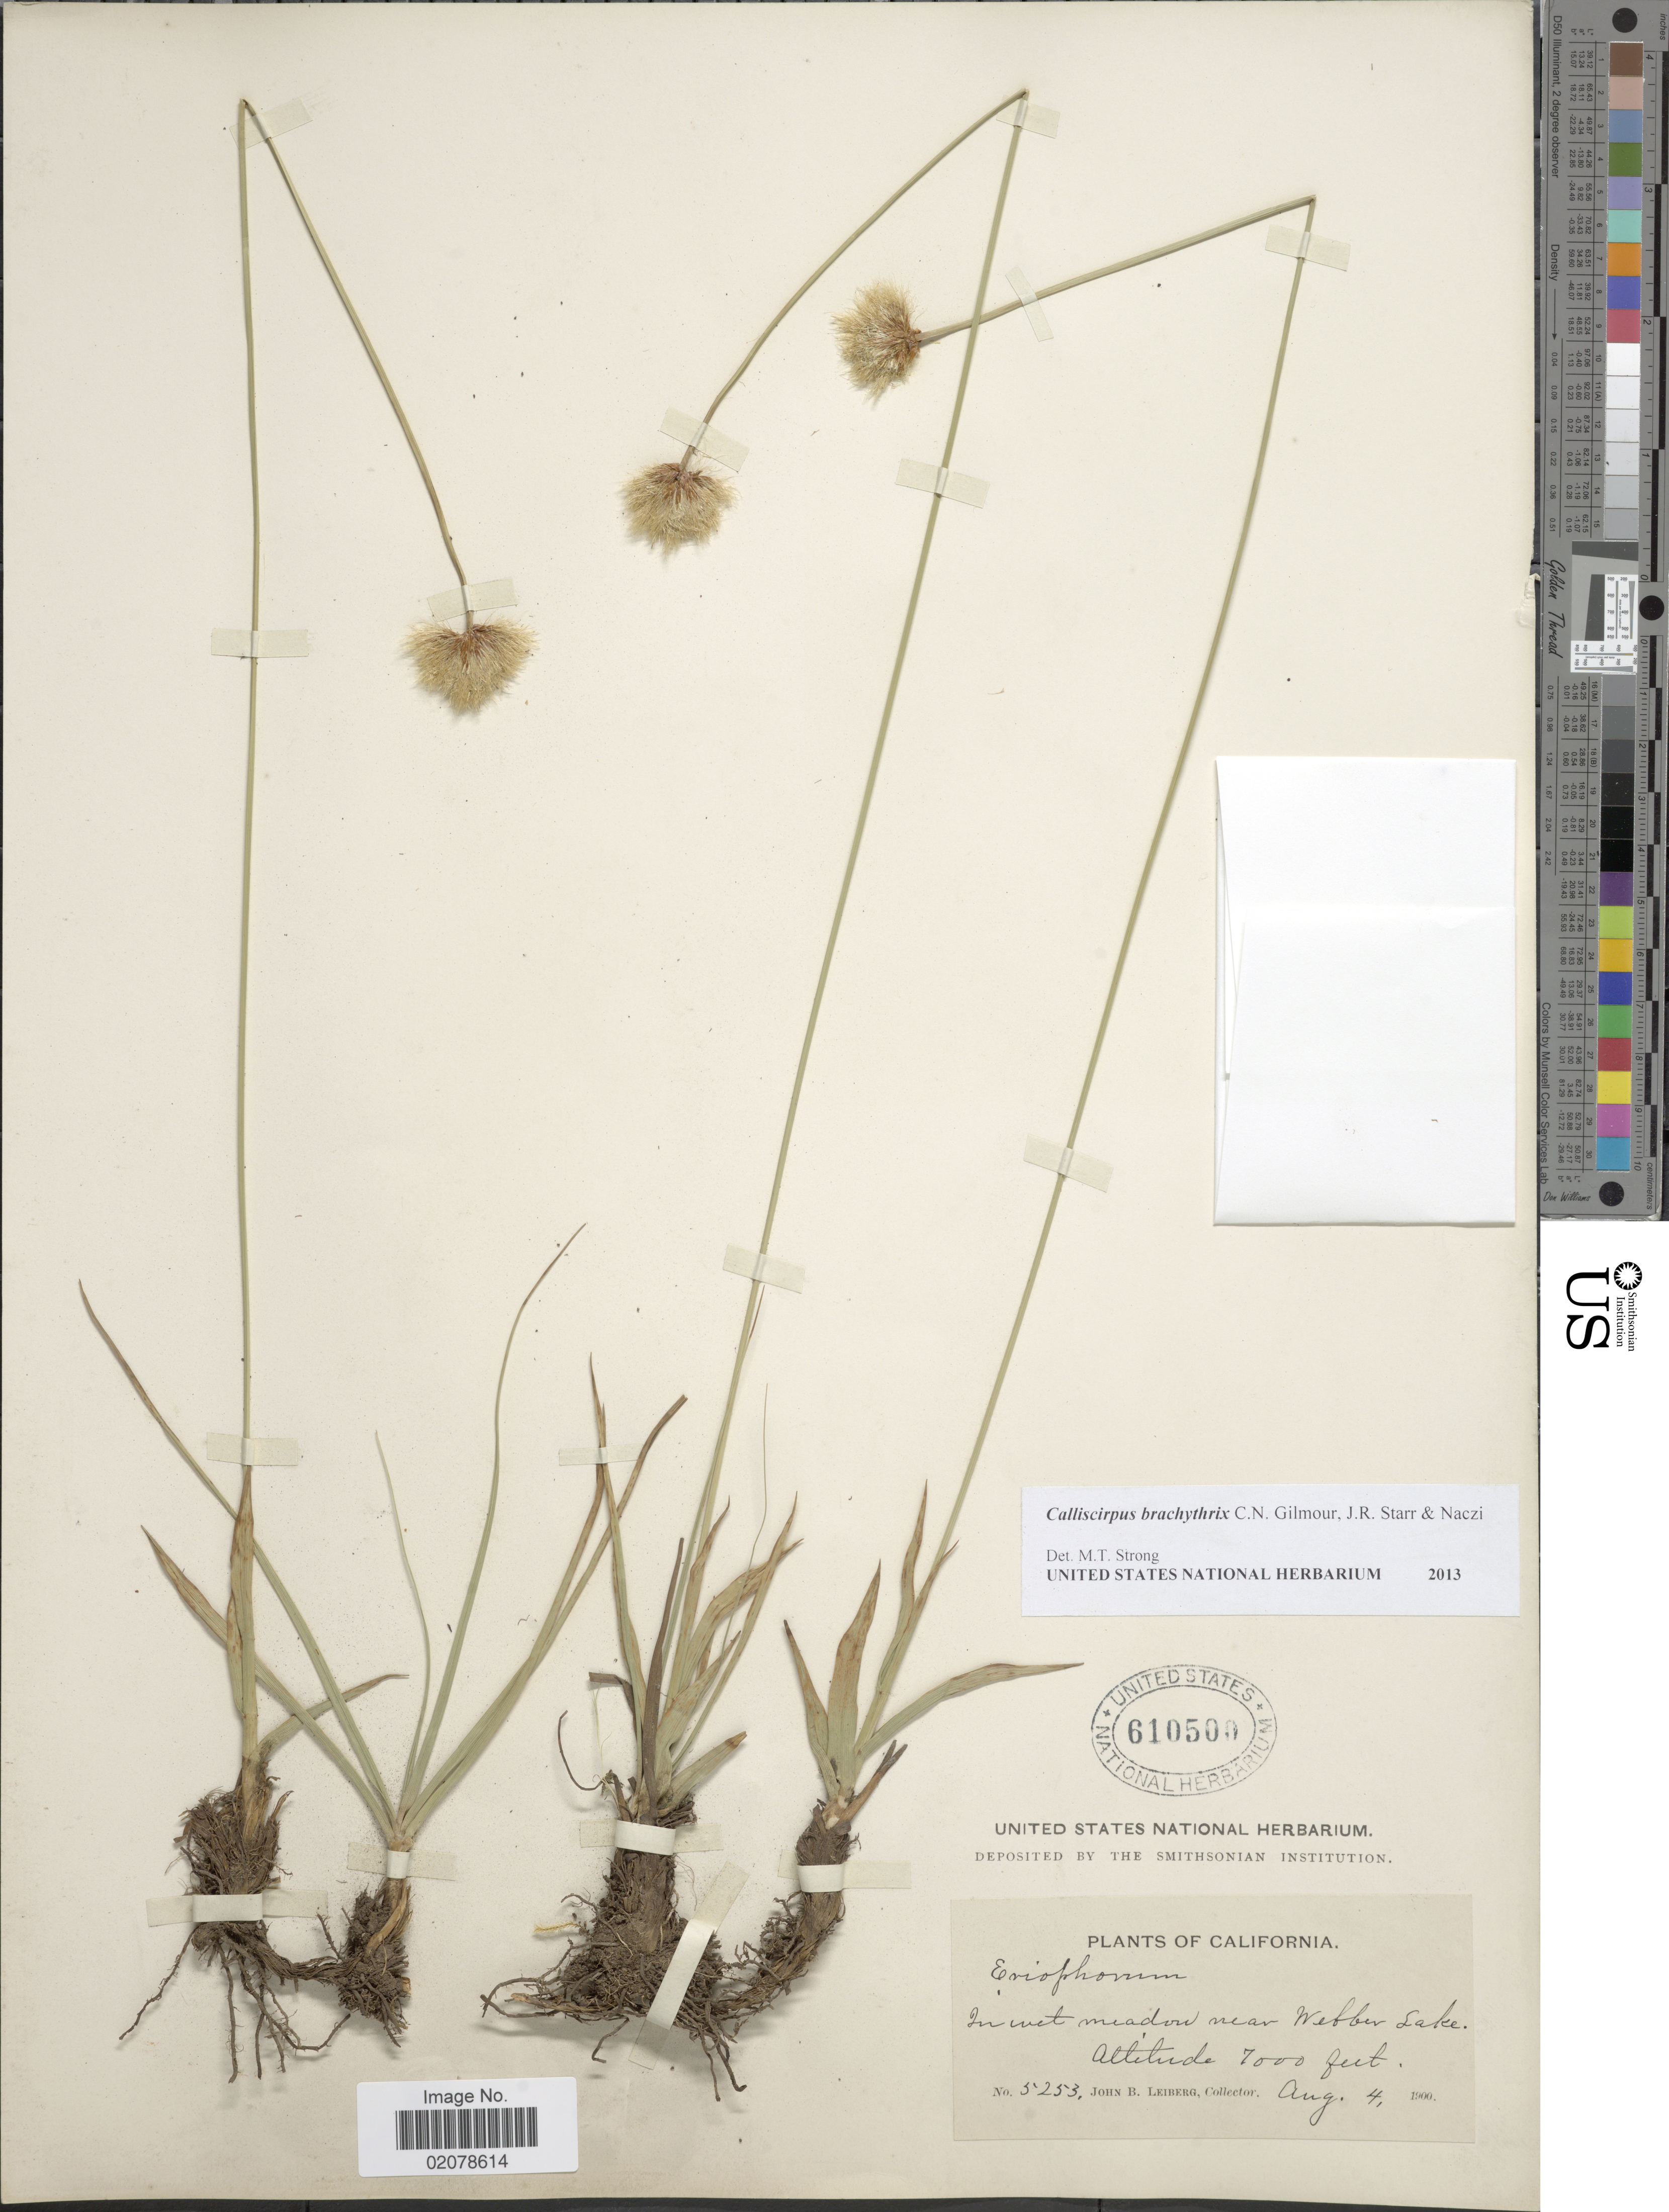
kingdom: Plantae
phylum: Tracheophyta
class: Liliopsida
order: Poales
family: Cyperaceae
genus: Calliscirpus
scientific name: Calliscirpus brachythrix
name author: C.N. Gilmour et al.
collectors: J. Leiberg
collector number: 5253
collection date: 1900-08-04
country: United States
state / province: California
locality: Near Webber Lake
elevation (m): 2134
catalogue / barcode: US 610500